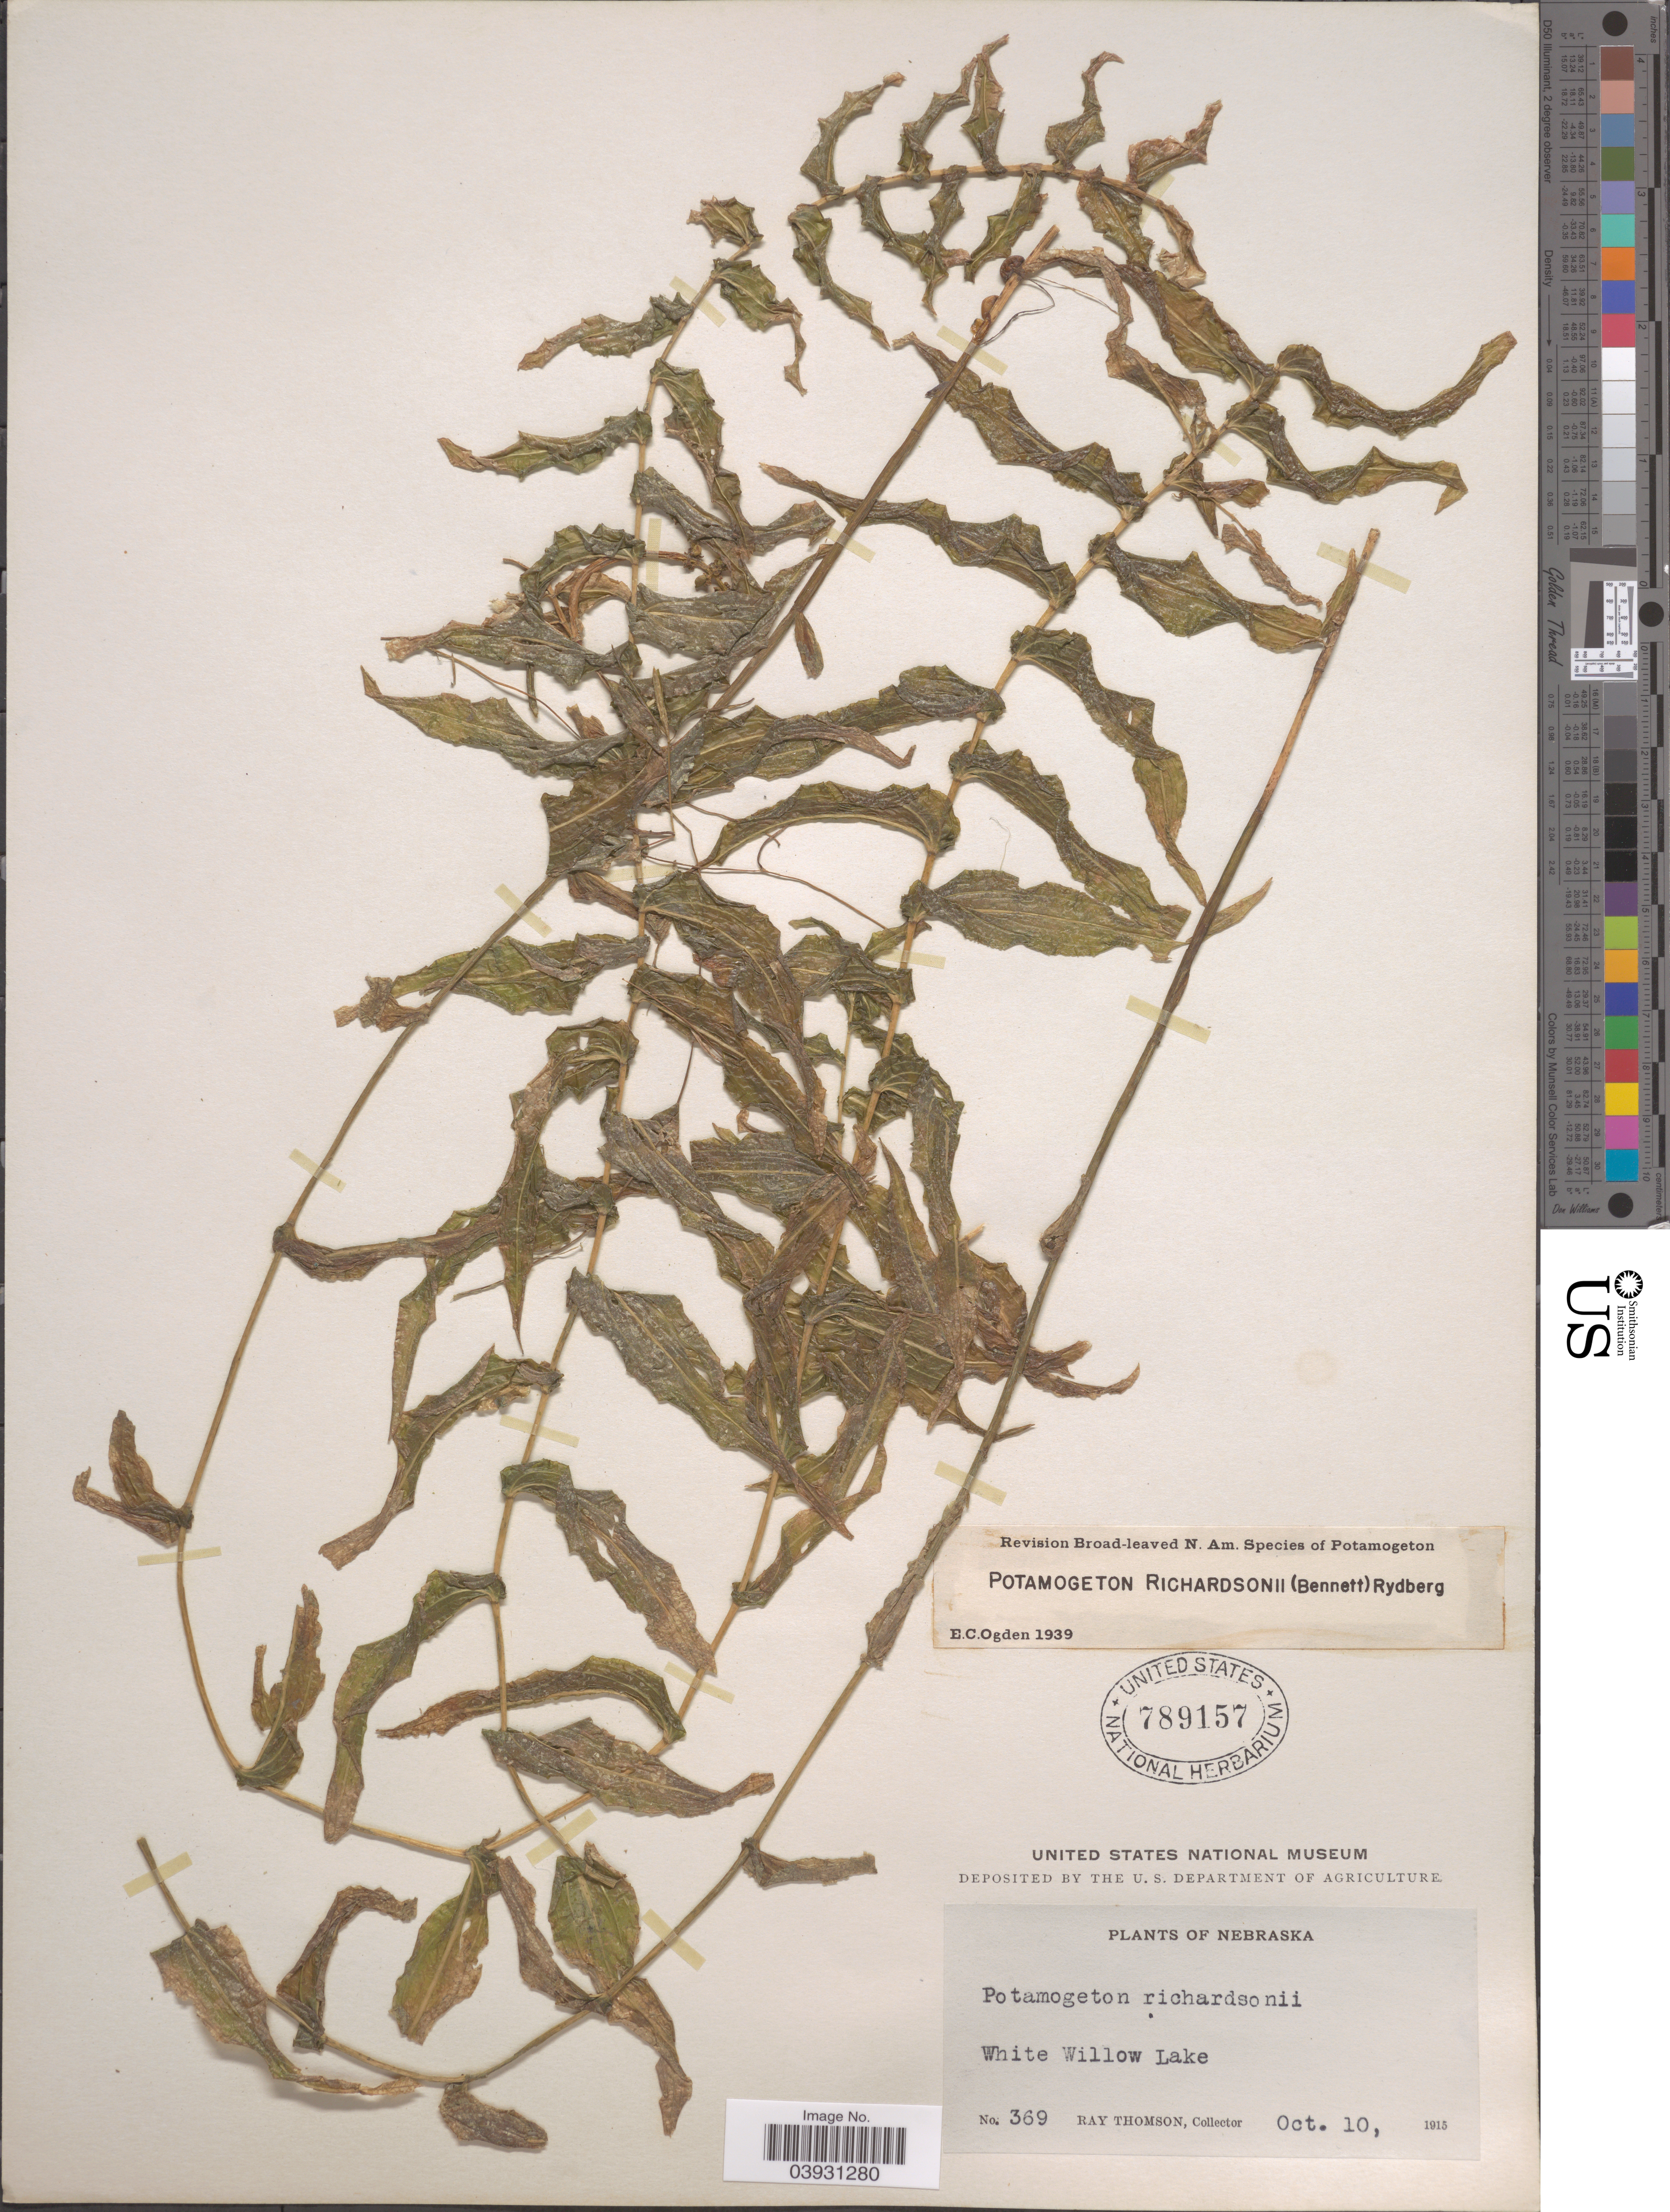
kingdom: Plantae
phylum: Tracheophyta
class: Liliopsida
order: Alismatales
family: Potamogetonaceae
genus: Potamogeton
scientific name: Potamogeton richardsonii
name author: (A.W. Benn.) Rydb.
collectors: R. Thomson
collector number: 369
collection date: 1915-10-10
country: United States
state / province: Nebraska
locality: White Willow Lake.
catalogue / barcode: US 789157